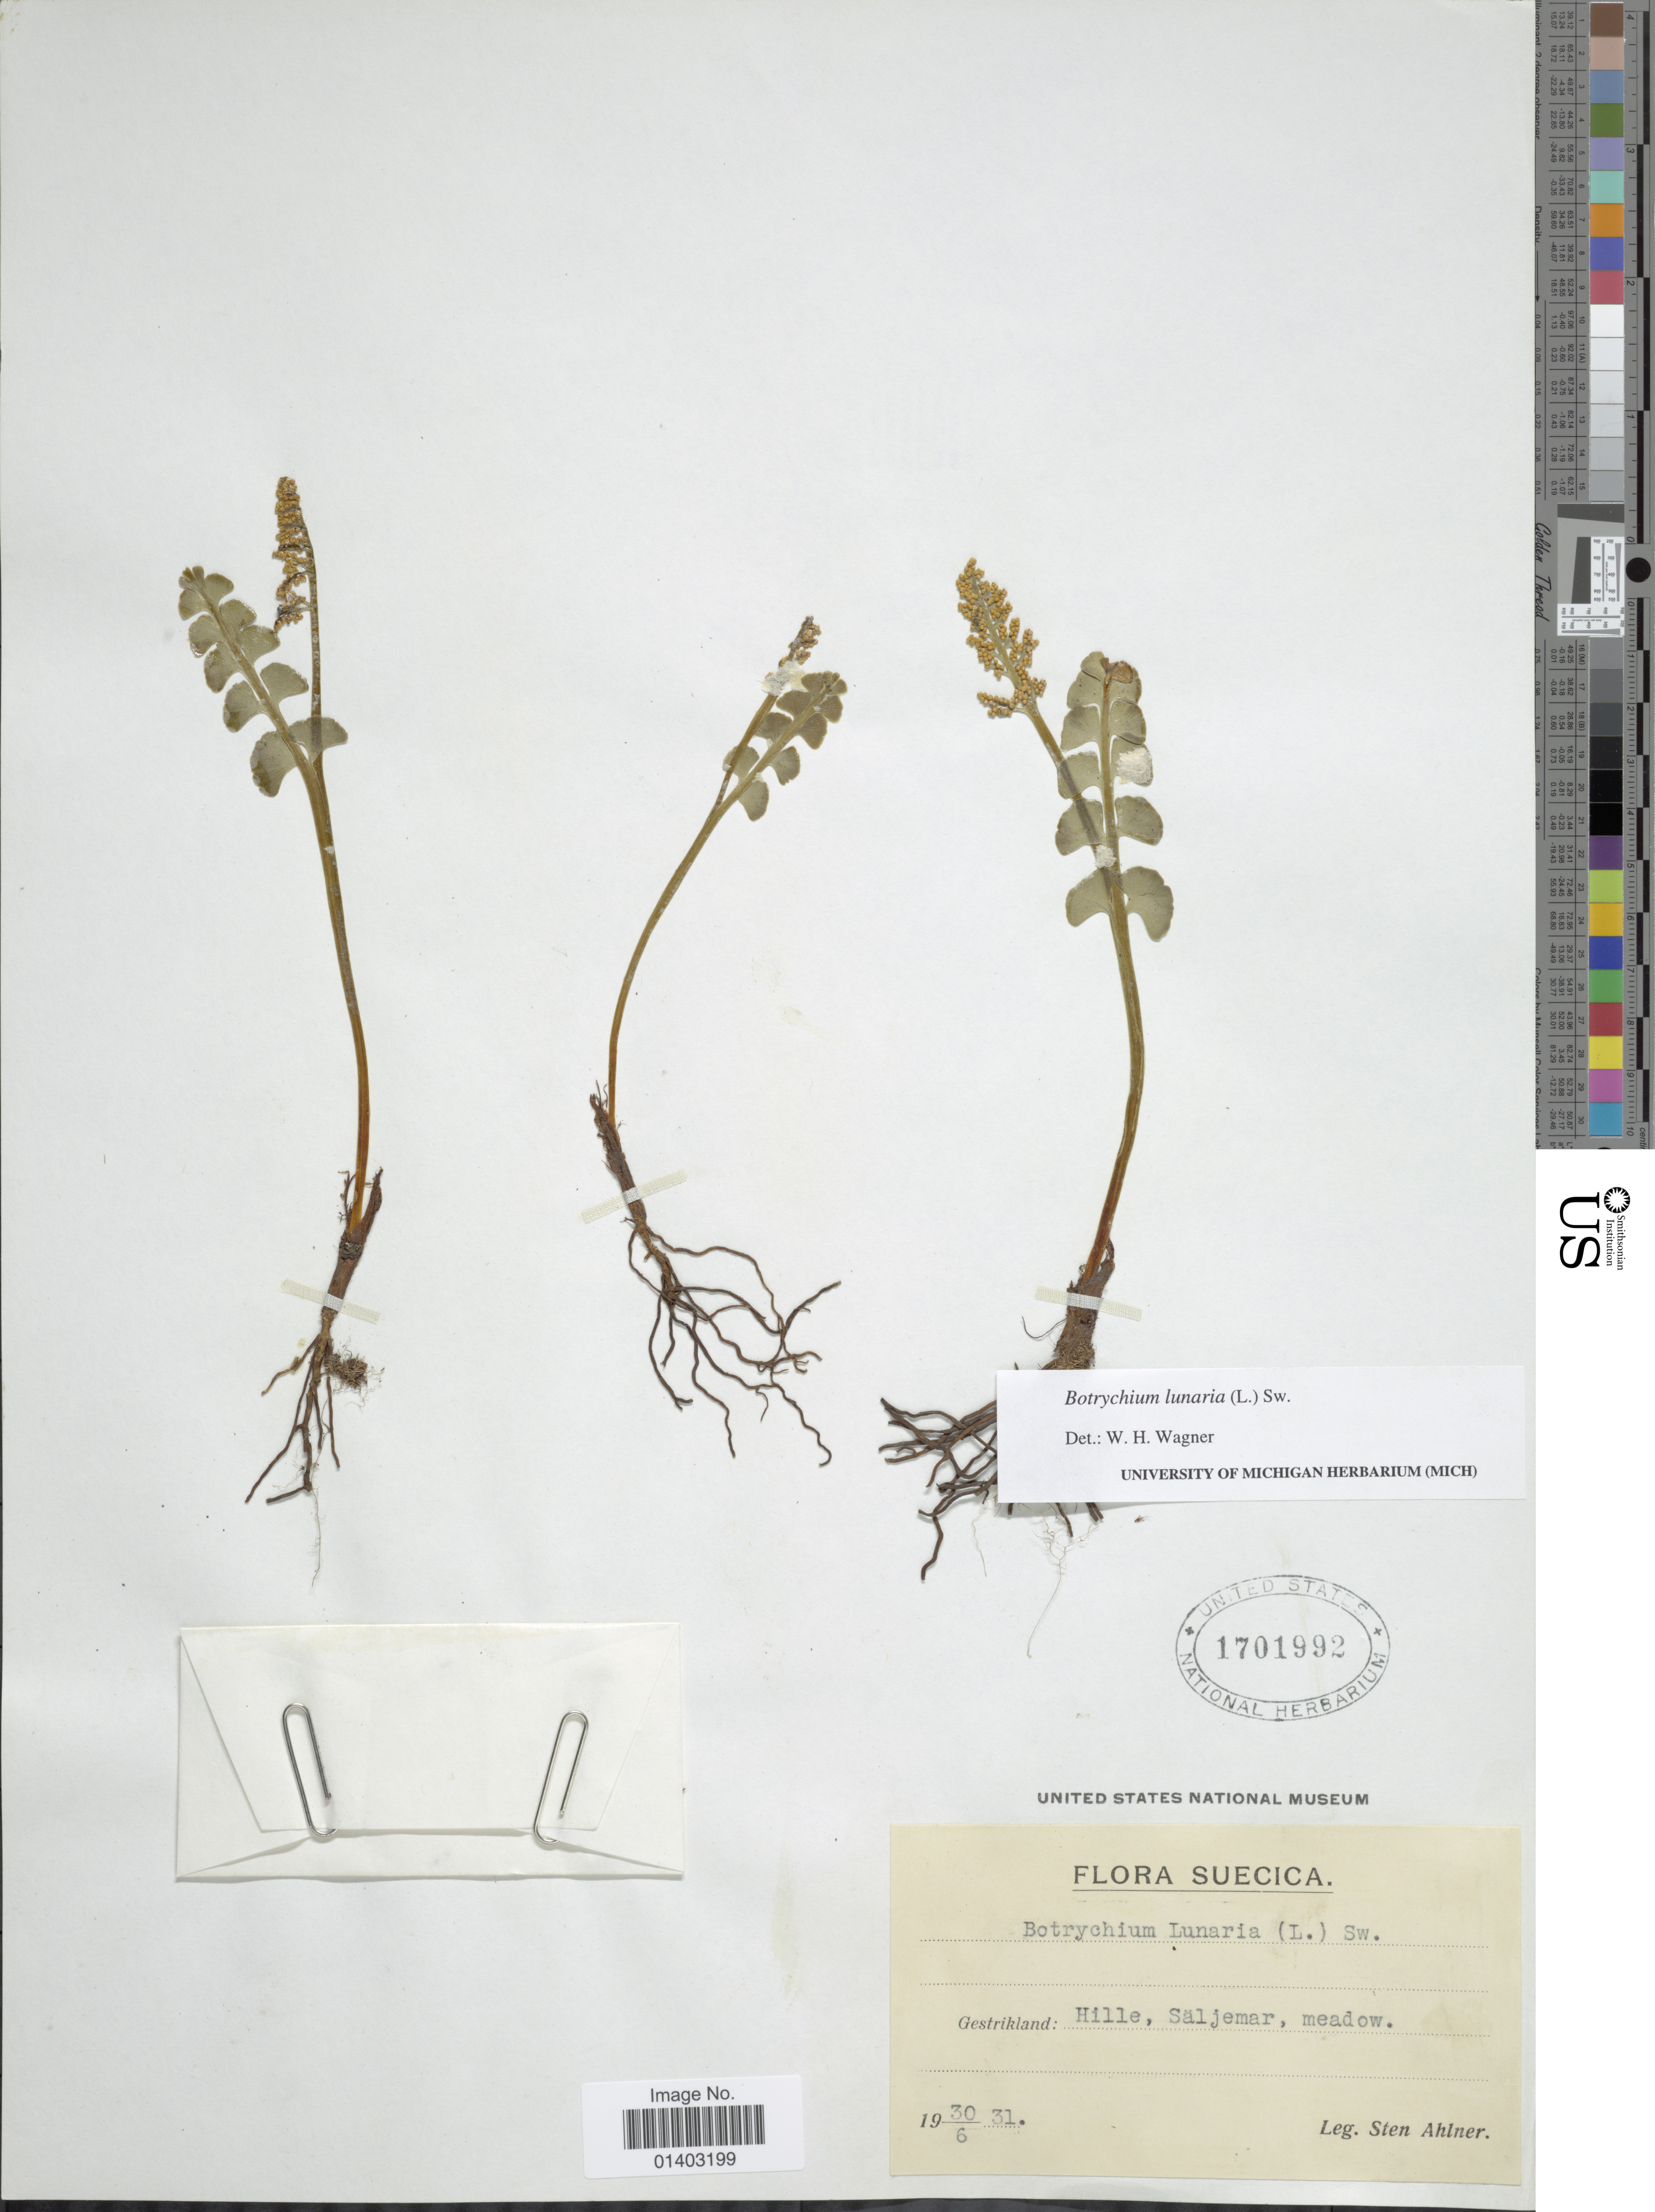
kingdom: Plantae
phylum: Tracheophyta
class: Polypodiopsida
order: Ophioglossales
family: Ophioglossaceae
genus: Botrychium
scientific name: Botrychium lunaria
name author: (L.) Sw.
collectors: S. Ahlner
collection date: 1931-06-30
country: Sweden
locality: Suecica, gestrikland: Hille, Säljemar, meadow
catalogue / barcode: US 1701992